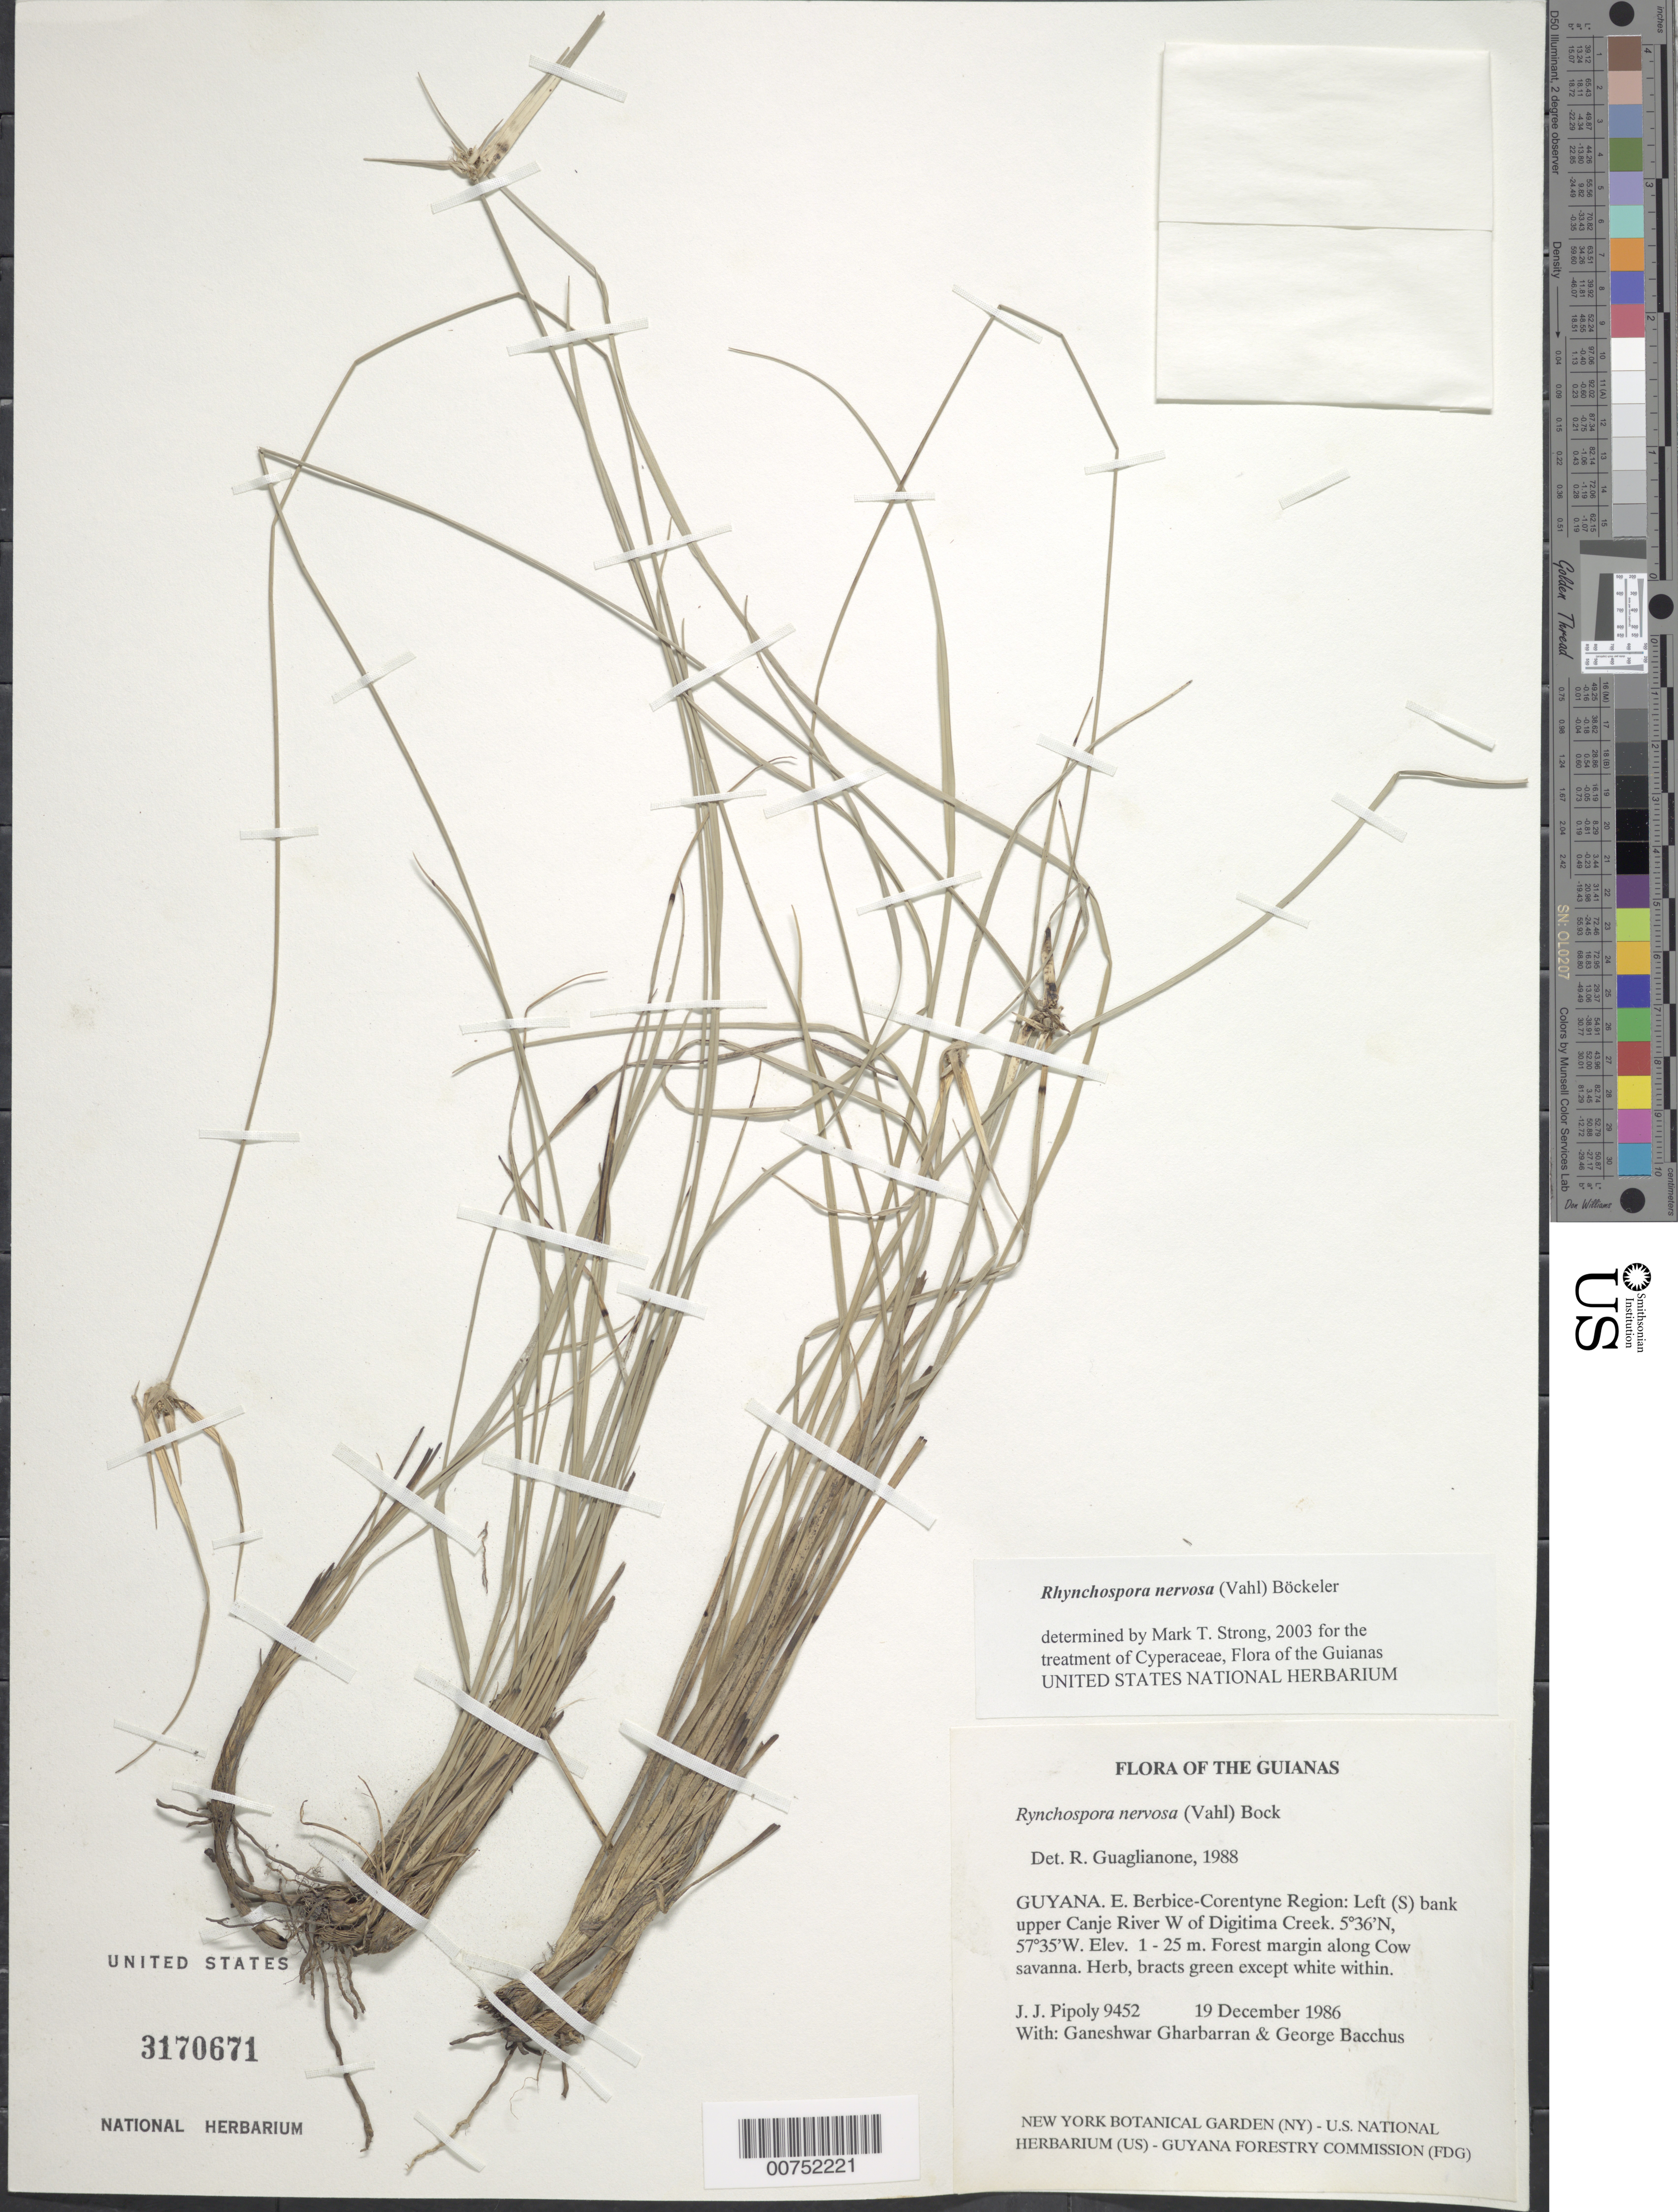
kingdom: Plantae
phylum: Tracheophyta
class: Liliopsida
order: Poales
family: Cyperaceae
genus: Rhynchospora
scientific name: Rhynchospora nervosa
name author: (Vahl) Boeckeler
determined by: Strong, M. T., (US), Smithsonian Institution - National Museum of Natural History (UNITED STATES)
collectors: J. J. Pipoly, G. Gharbarran & G. Bacchus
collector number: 9452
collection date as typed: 19 December 1986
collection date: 1986-12-19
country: Guyana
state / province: E. Berbice-Corentyne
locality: Left (S) bank upper Canje River W of Digitima Creek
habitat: Forest margin along Cow savanna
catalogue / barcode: US 3170671